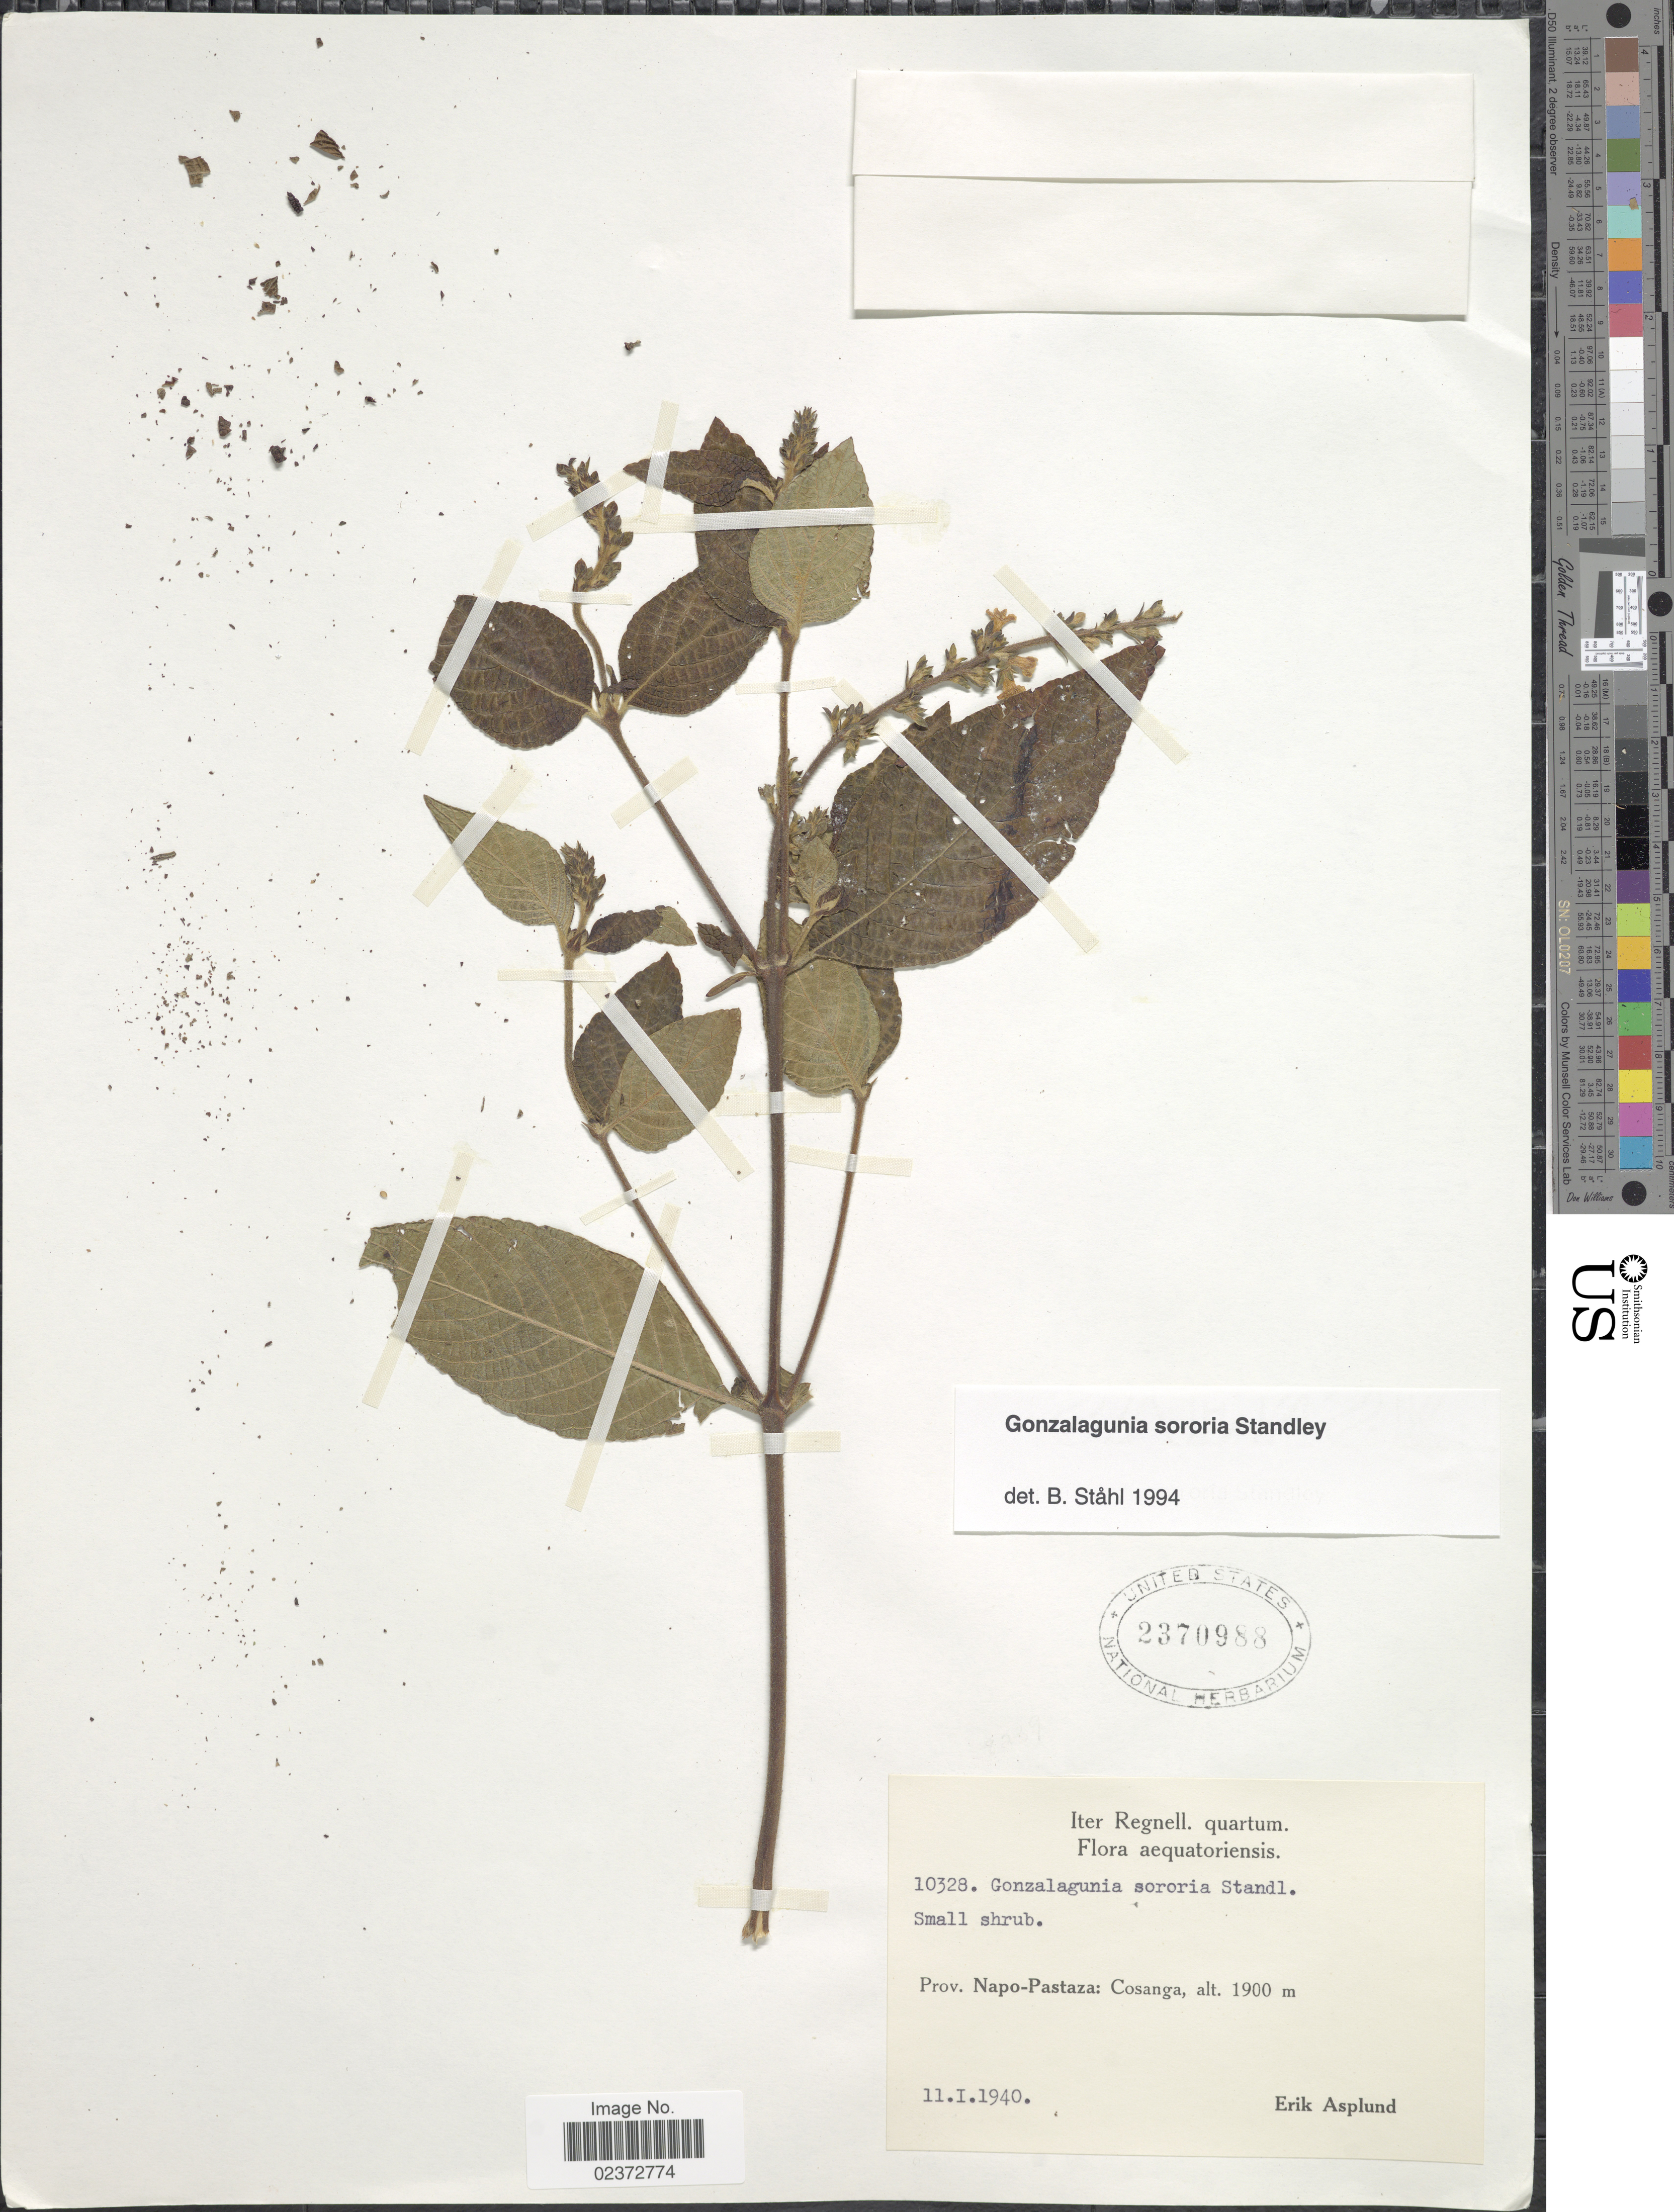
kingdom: Plantae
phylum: Tracheophyta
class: Magnoliopsida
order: Gentianales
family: Rubiaceae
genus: Gonzalagunia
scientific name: Gonzalagunia sororia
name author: Standl.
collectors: E. Asplund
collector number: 10328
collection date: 1940-01-11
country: Ecuador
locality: Aequatoriensis, Prov. Napo-Pastaza: Cosanga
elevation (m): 1900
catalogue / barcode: US 2370988